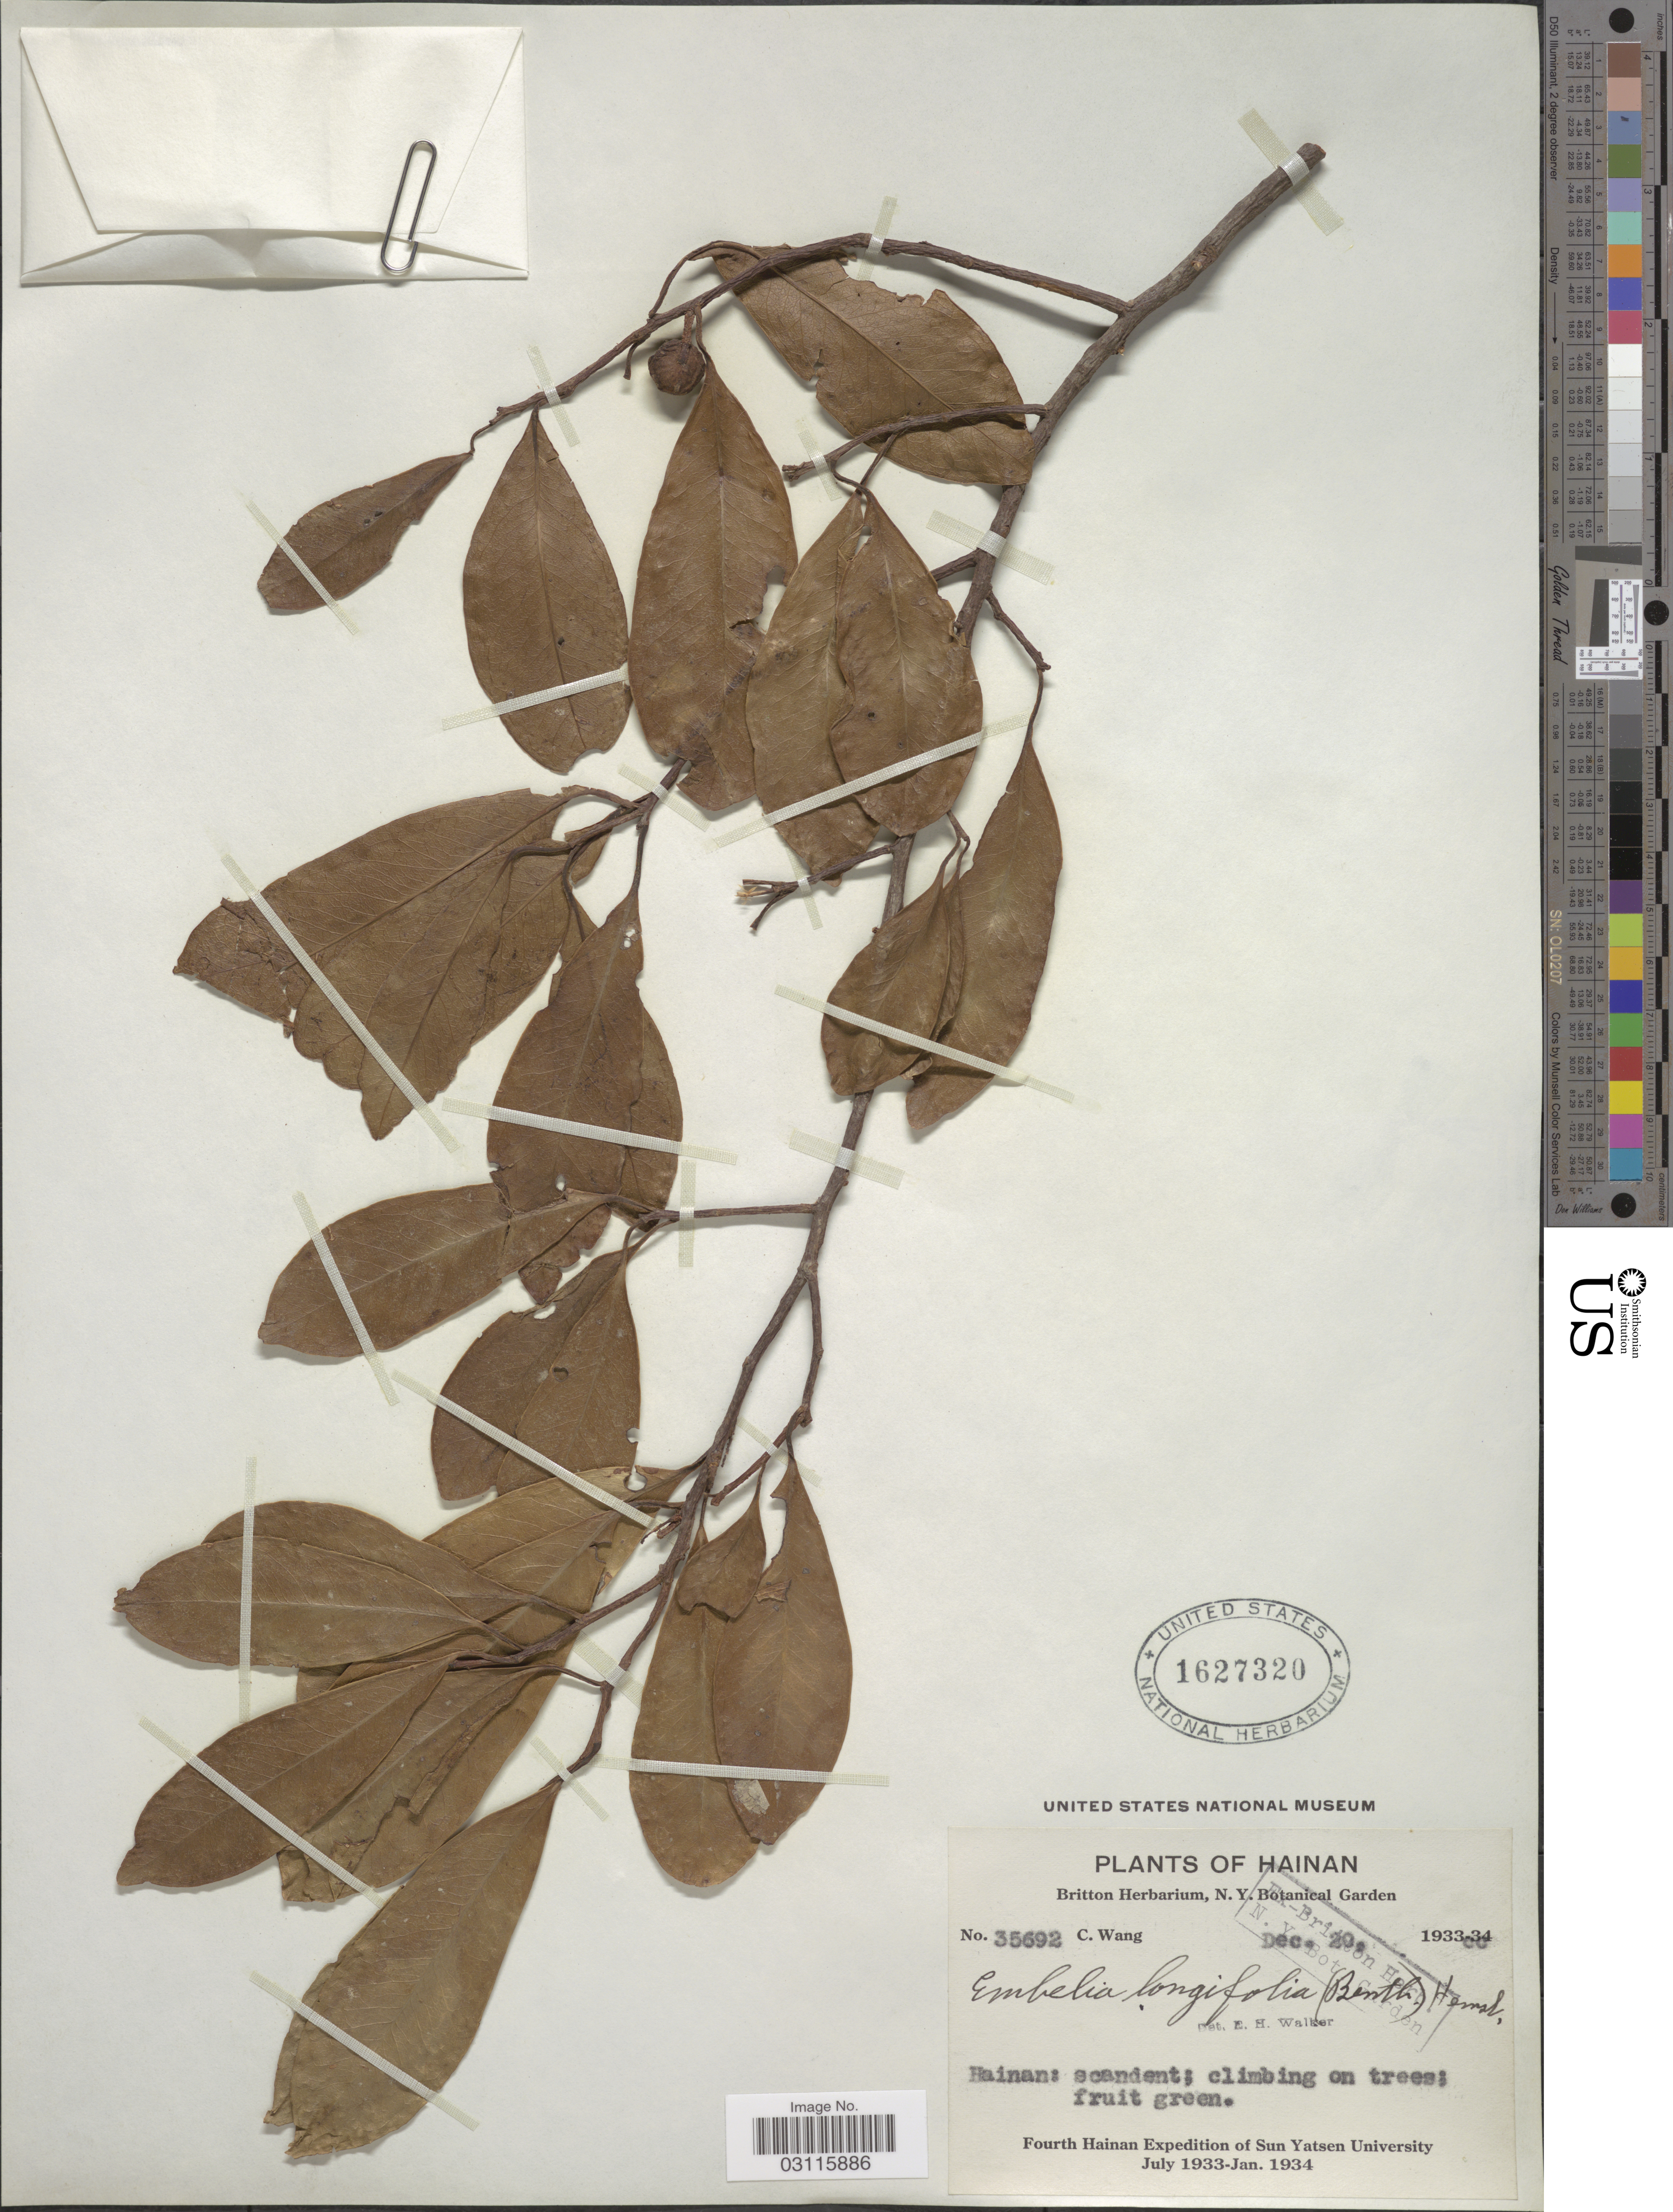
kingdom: Plantae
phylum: Tracheophyta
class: Magnoliopsida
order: Ericales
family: Primulaceae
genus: Embelia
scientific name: Embelia longifolia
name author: (Benth.) Hemsl.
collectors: C. Wang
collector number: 35692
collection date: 1933-12-20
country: China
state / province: Hainan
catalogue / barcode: US 1627320